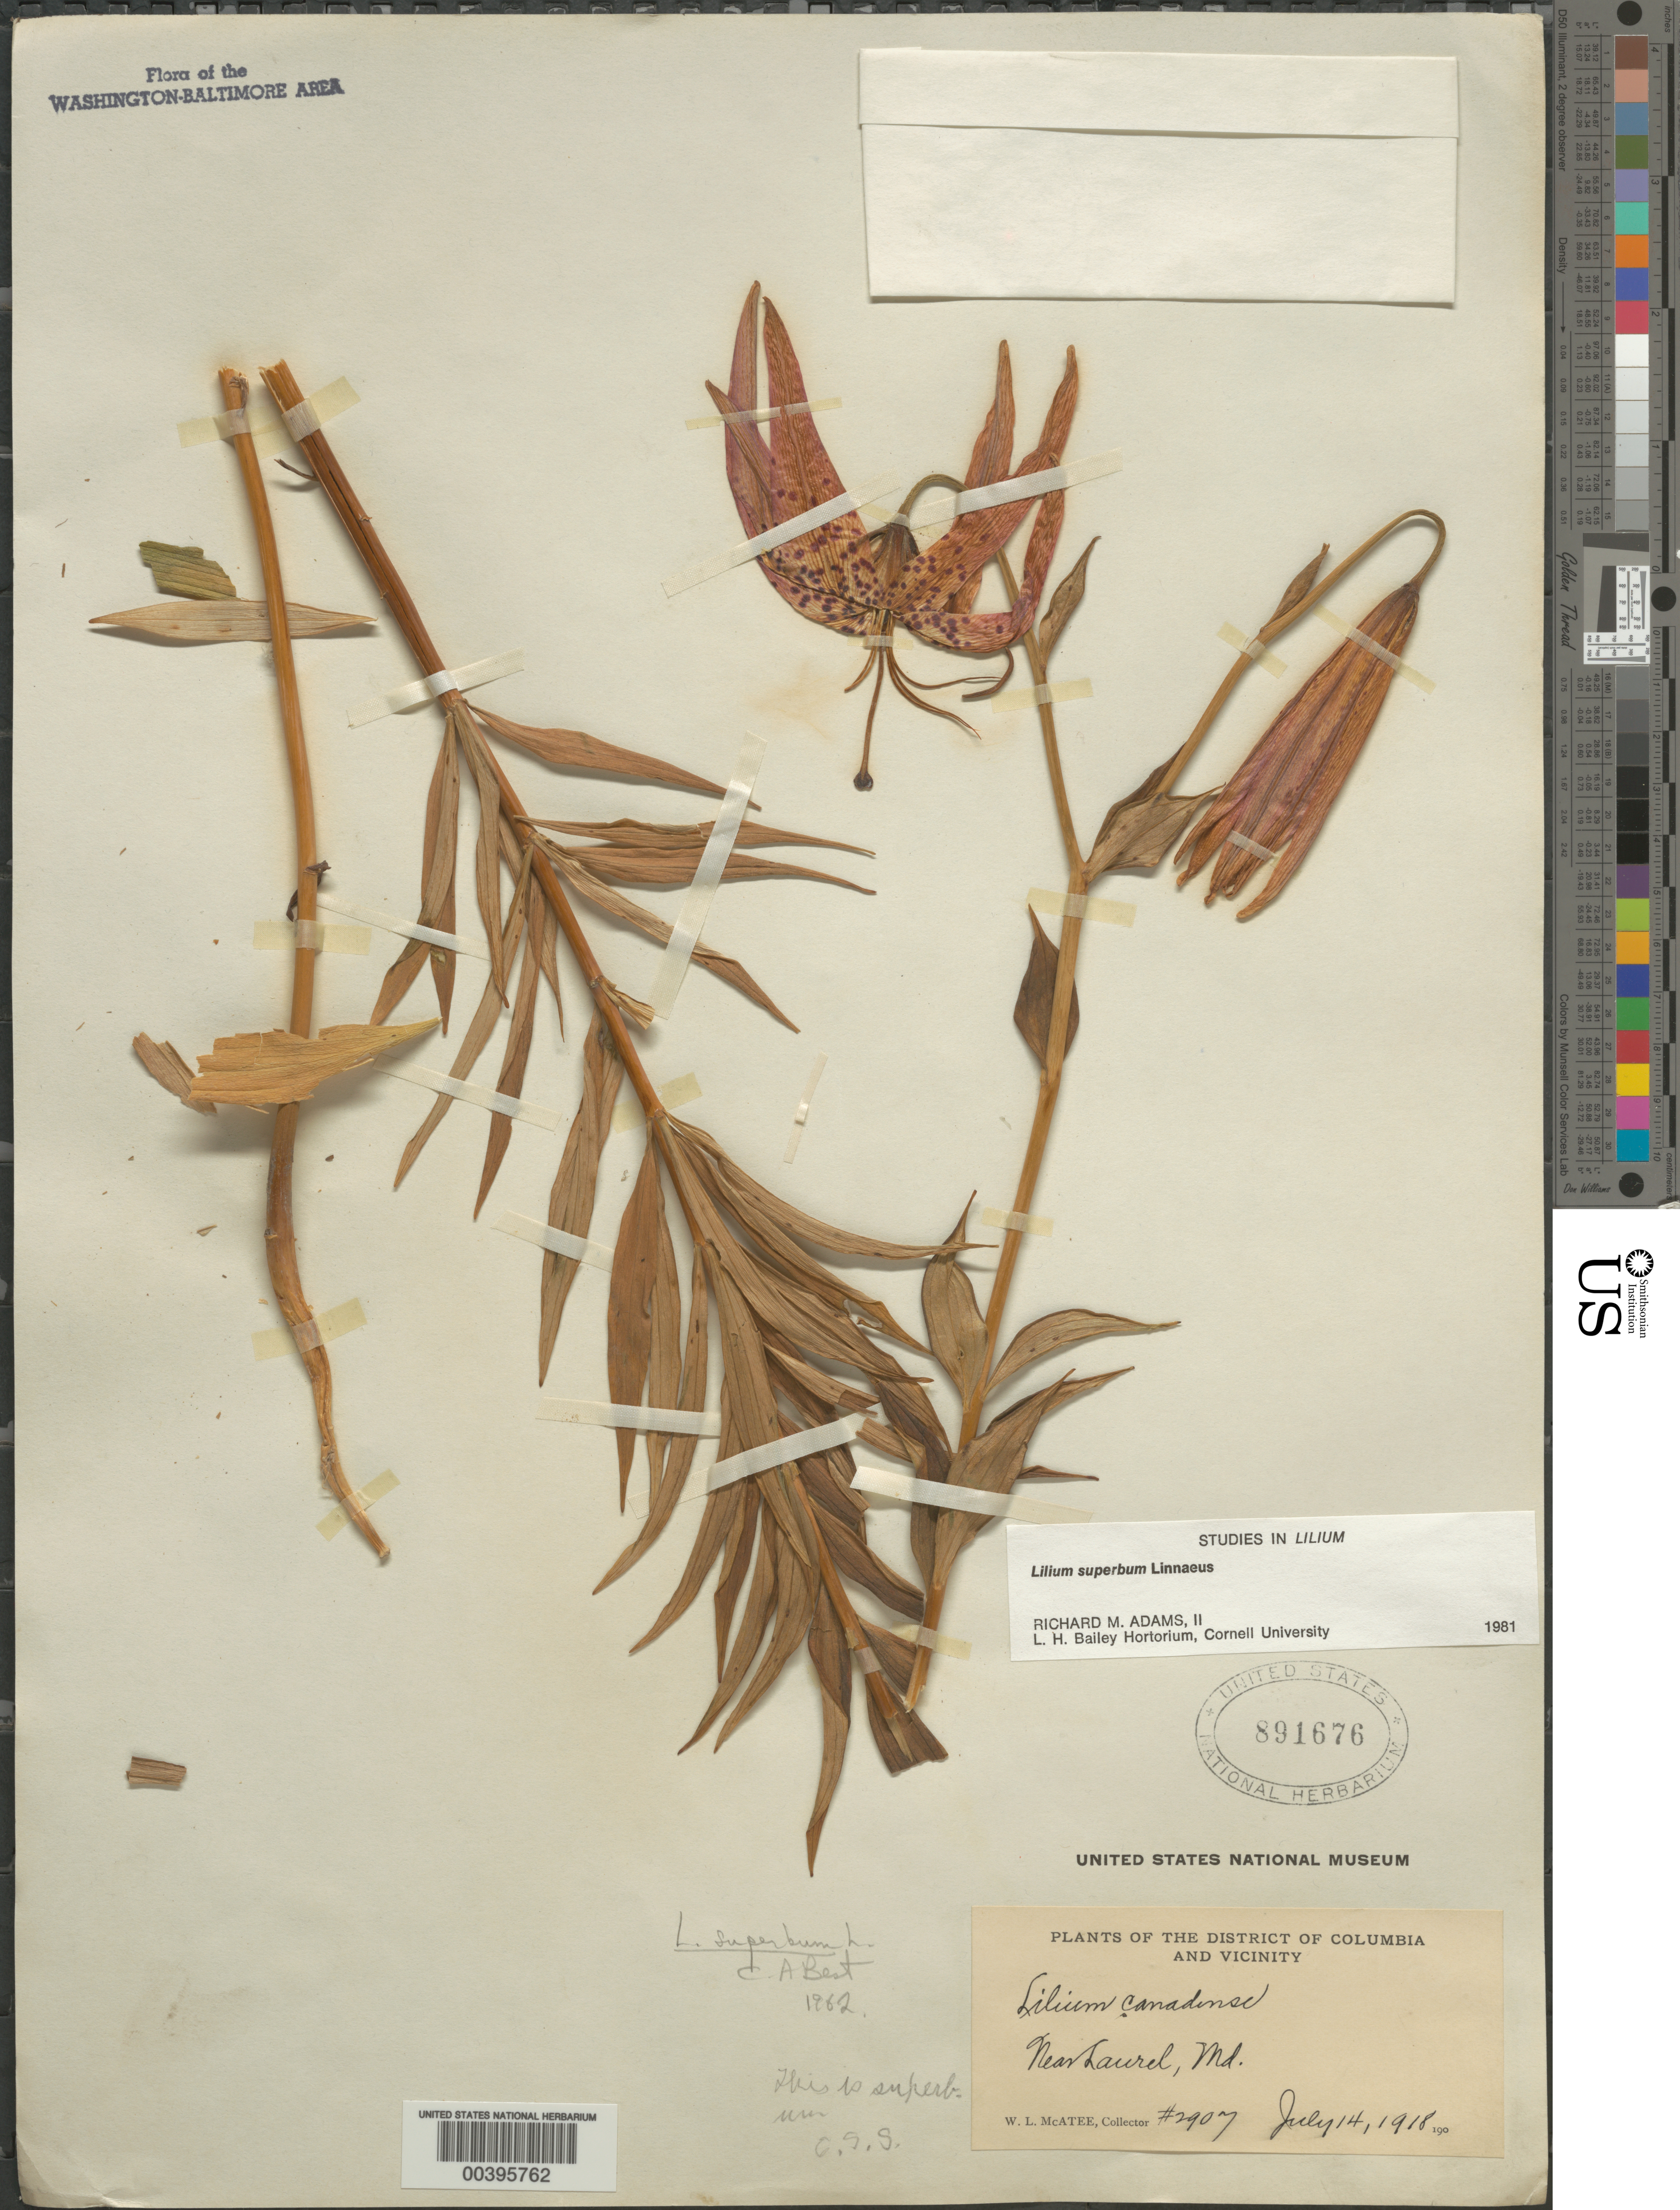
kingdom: Plantae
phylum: Tracheophyta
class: Liliopsida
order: Liliales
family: Liliaceae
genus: Lilium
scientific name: Lilium superbum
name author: L.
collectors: W. McAtee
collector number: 2907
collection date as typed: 14 Jul 1918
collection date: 1918-07-14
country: United States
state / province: Maryland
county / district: Prince George's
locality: Laurel vicinity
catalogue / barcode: US 891676